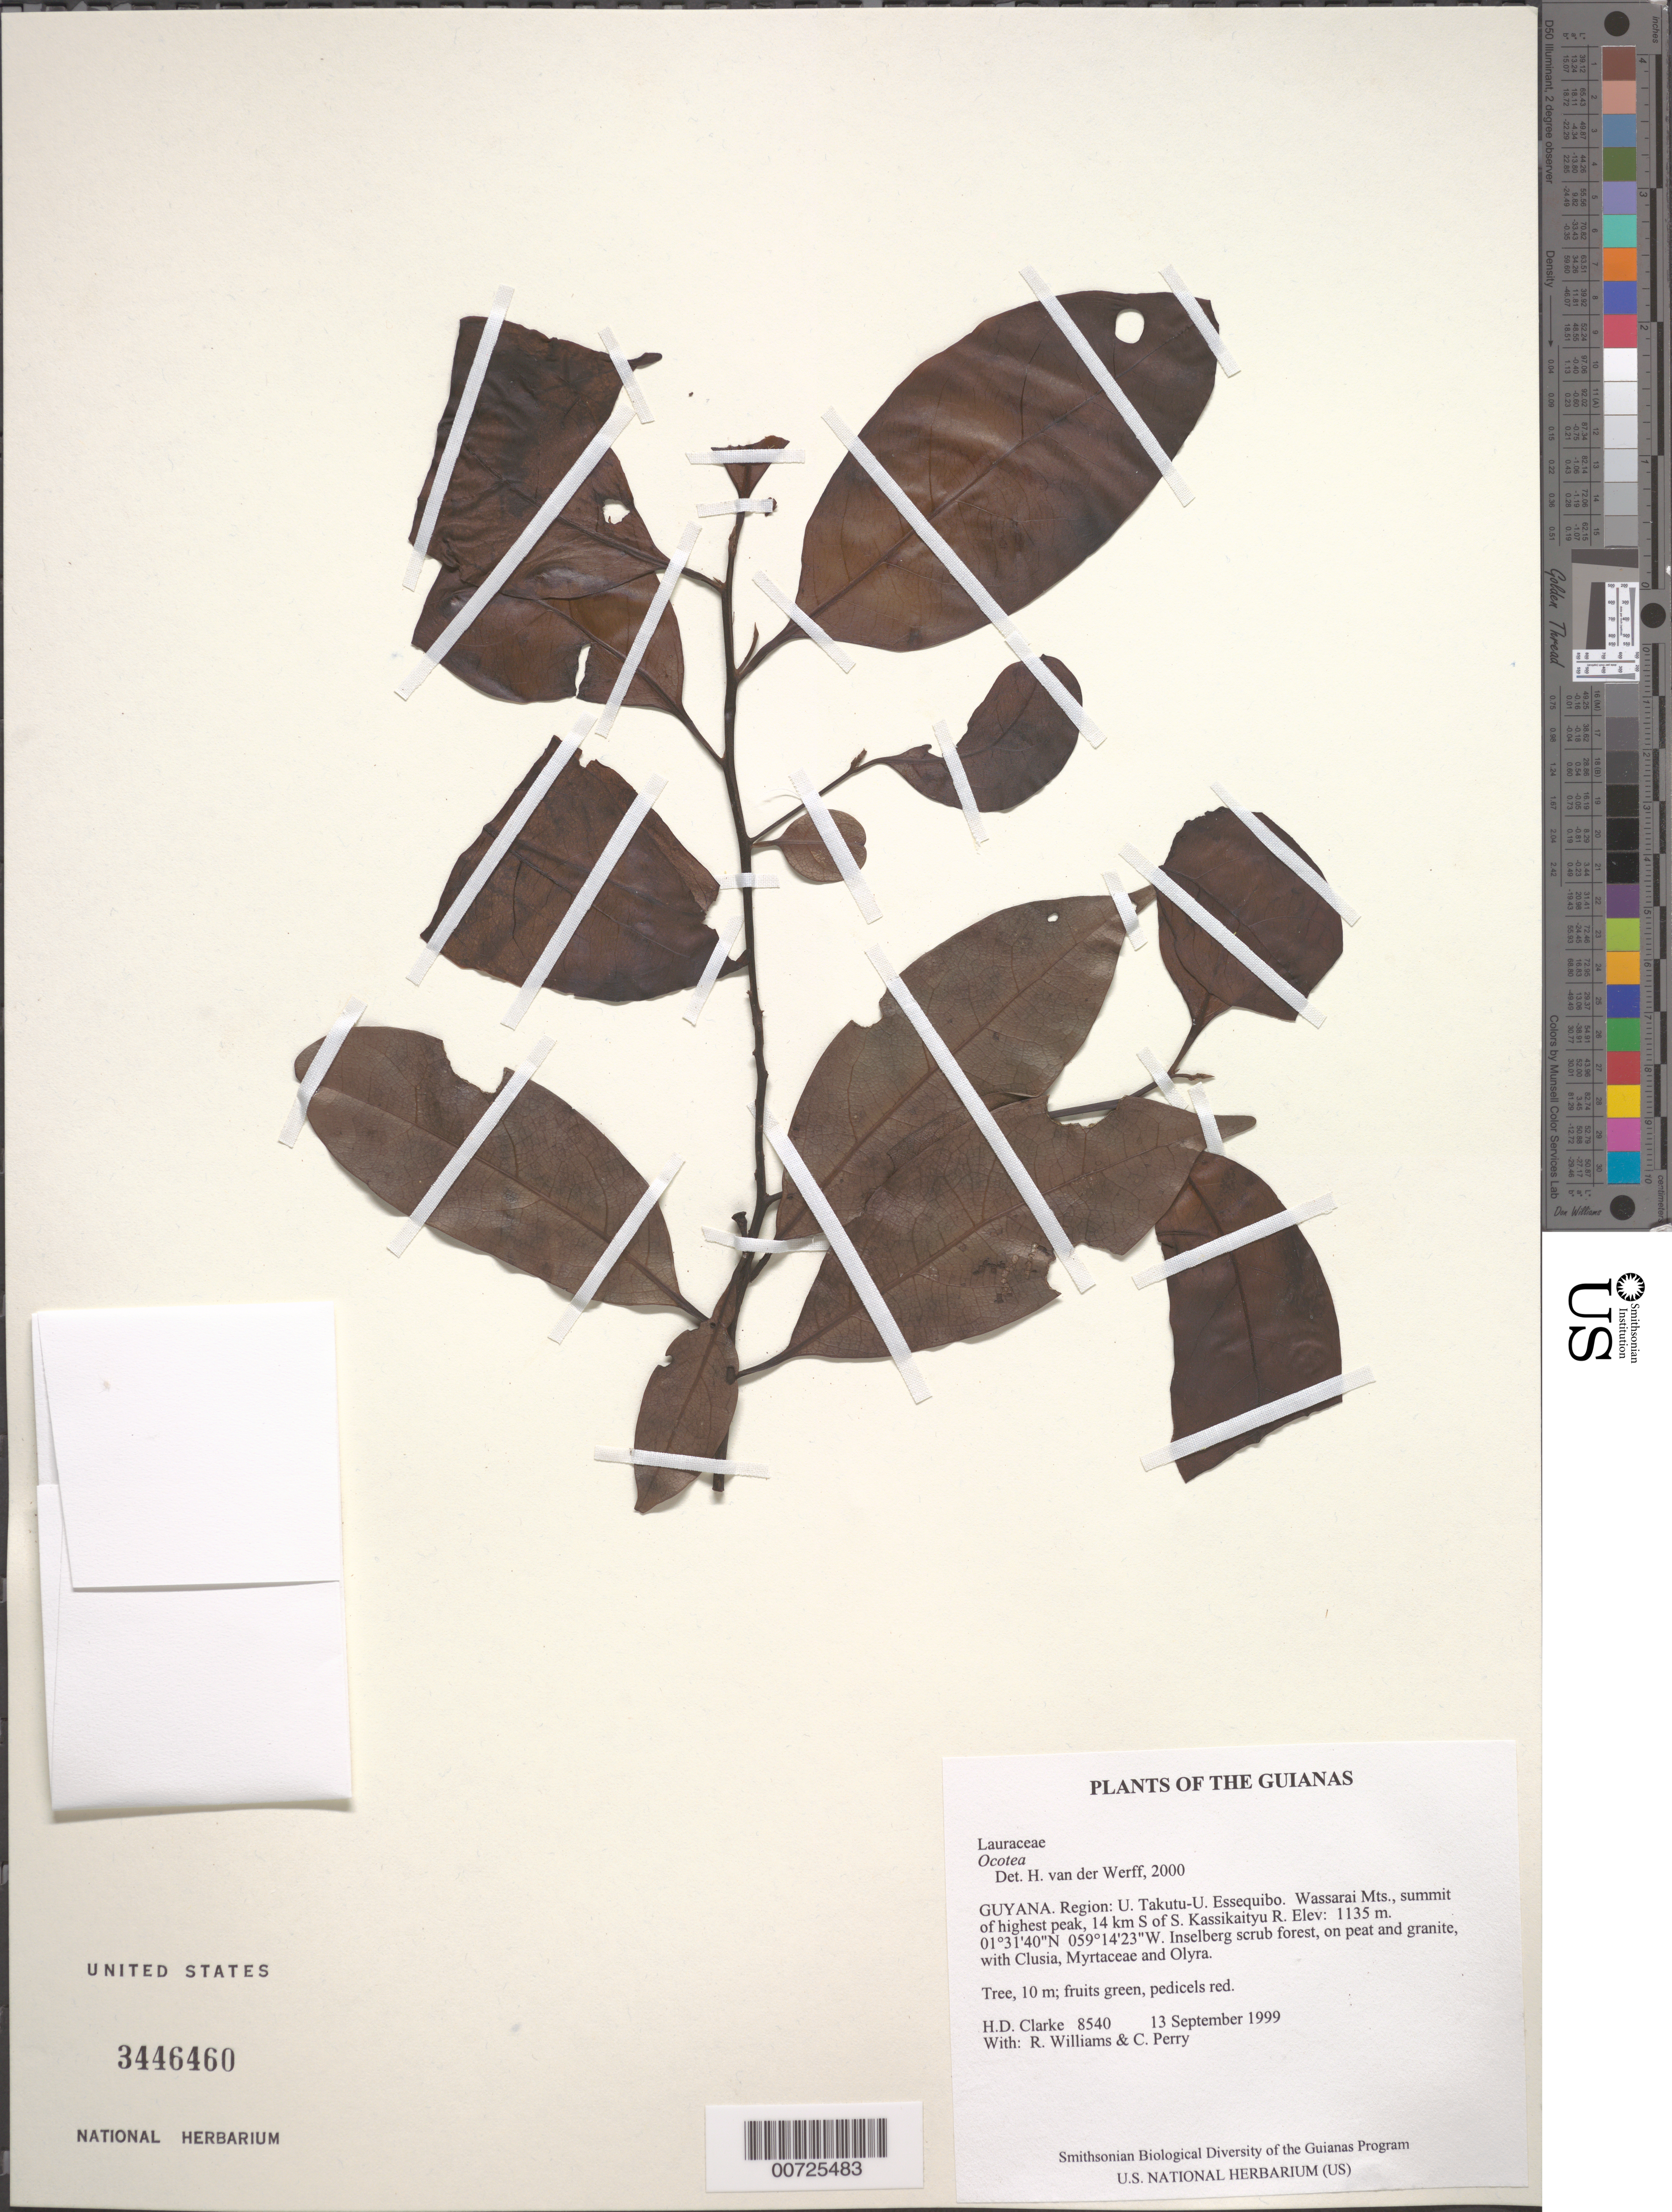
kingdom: Plantae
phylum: Tracheophyta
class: Magnoliopsida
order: Laurales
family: Lauraceae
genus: Ocotea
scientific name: Ocotea sp.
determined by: van der Werff, H., (MO), Missouri Botanical Garden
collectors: H. D. Clarke, R. Williams & C. Perry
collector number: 8540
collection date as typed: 13 September 1999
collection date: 1999-09-13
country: Guyana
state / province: U. Takutu-U. Essequibo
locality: Wassarai Mts., summit of highest peak, 14 km S of S. Kassikaityu R.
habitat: Inselberg scrub forest, on peat and granite, with Clusia, Myrtaceae and Olyra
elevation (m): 1135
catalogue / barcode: US 3446460